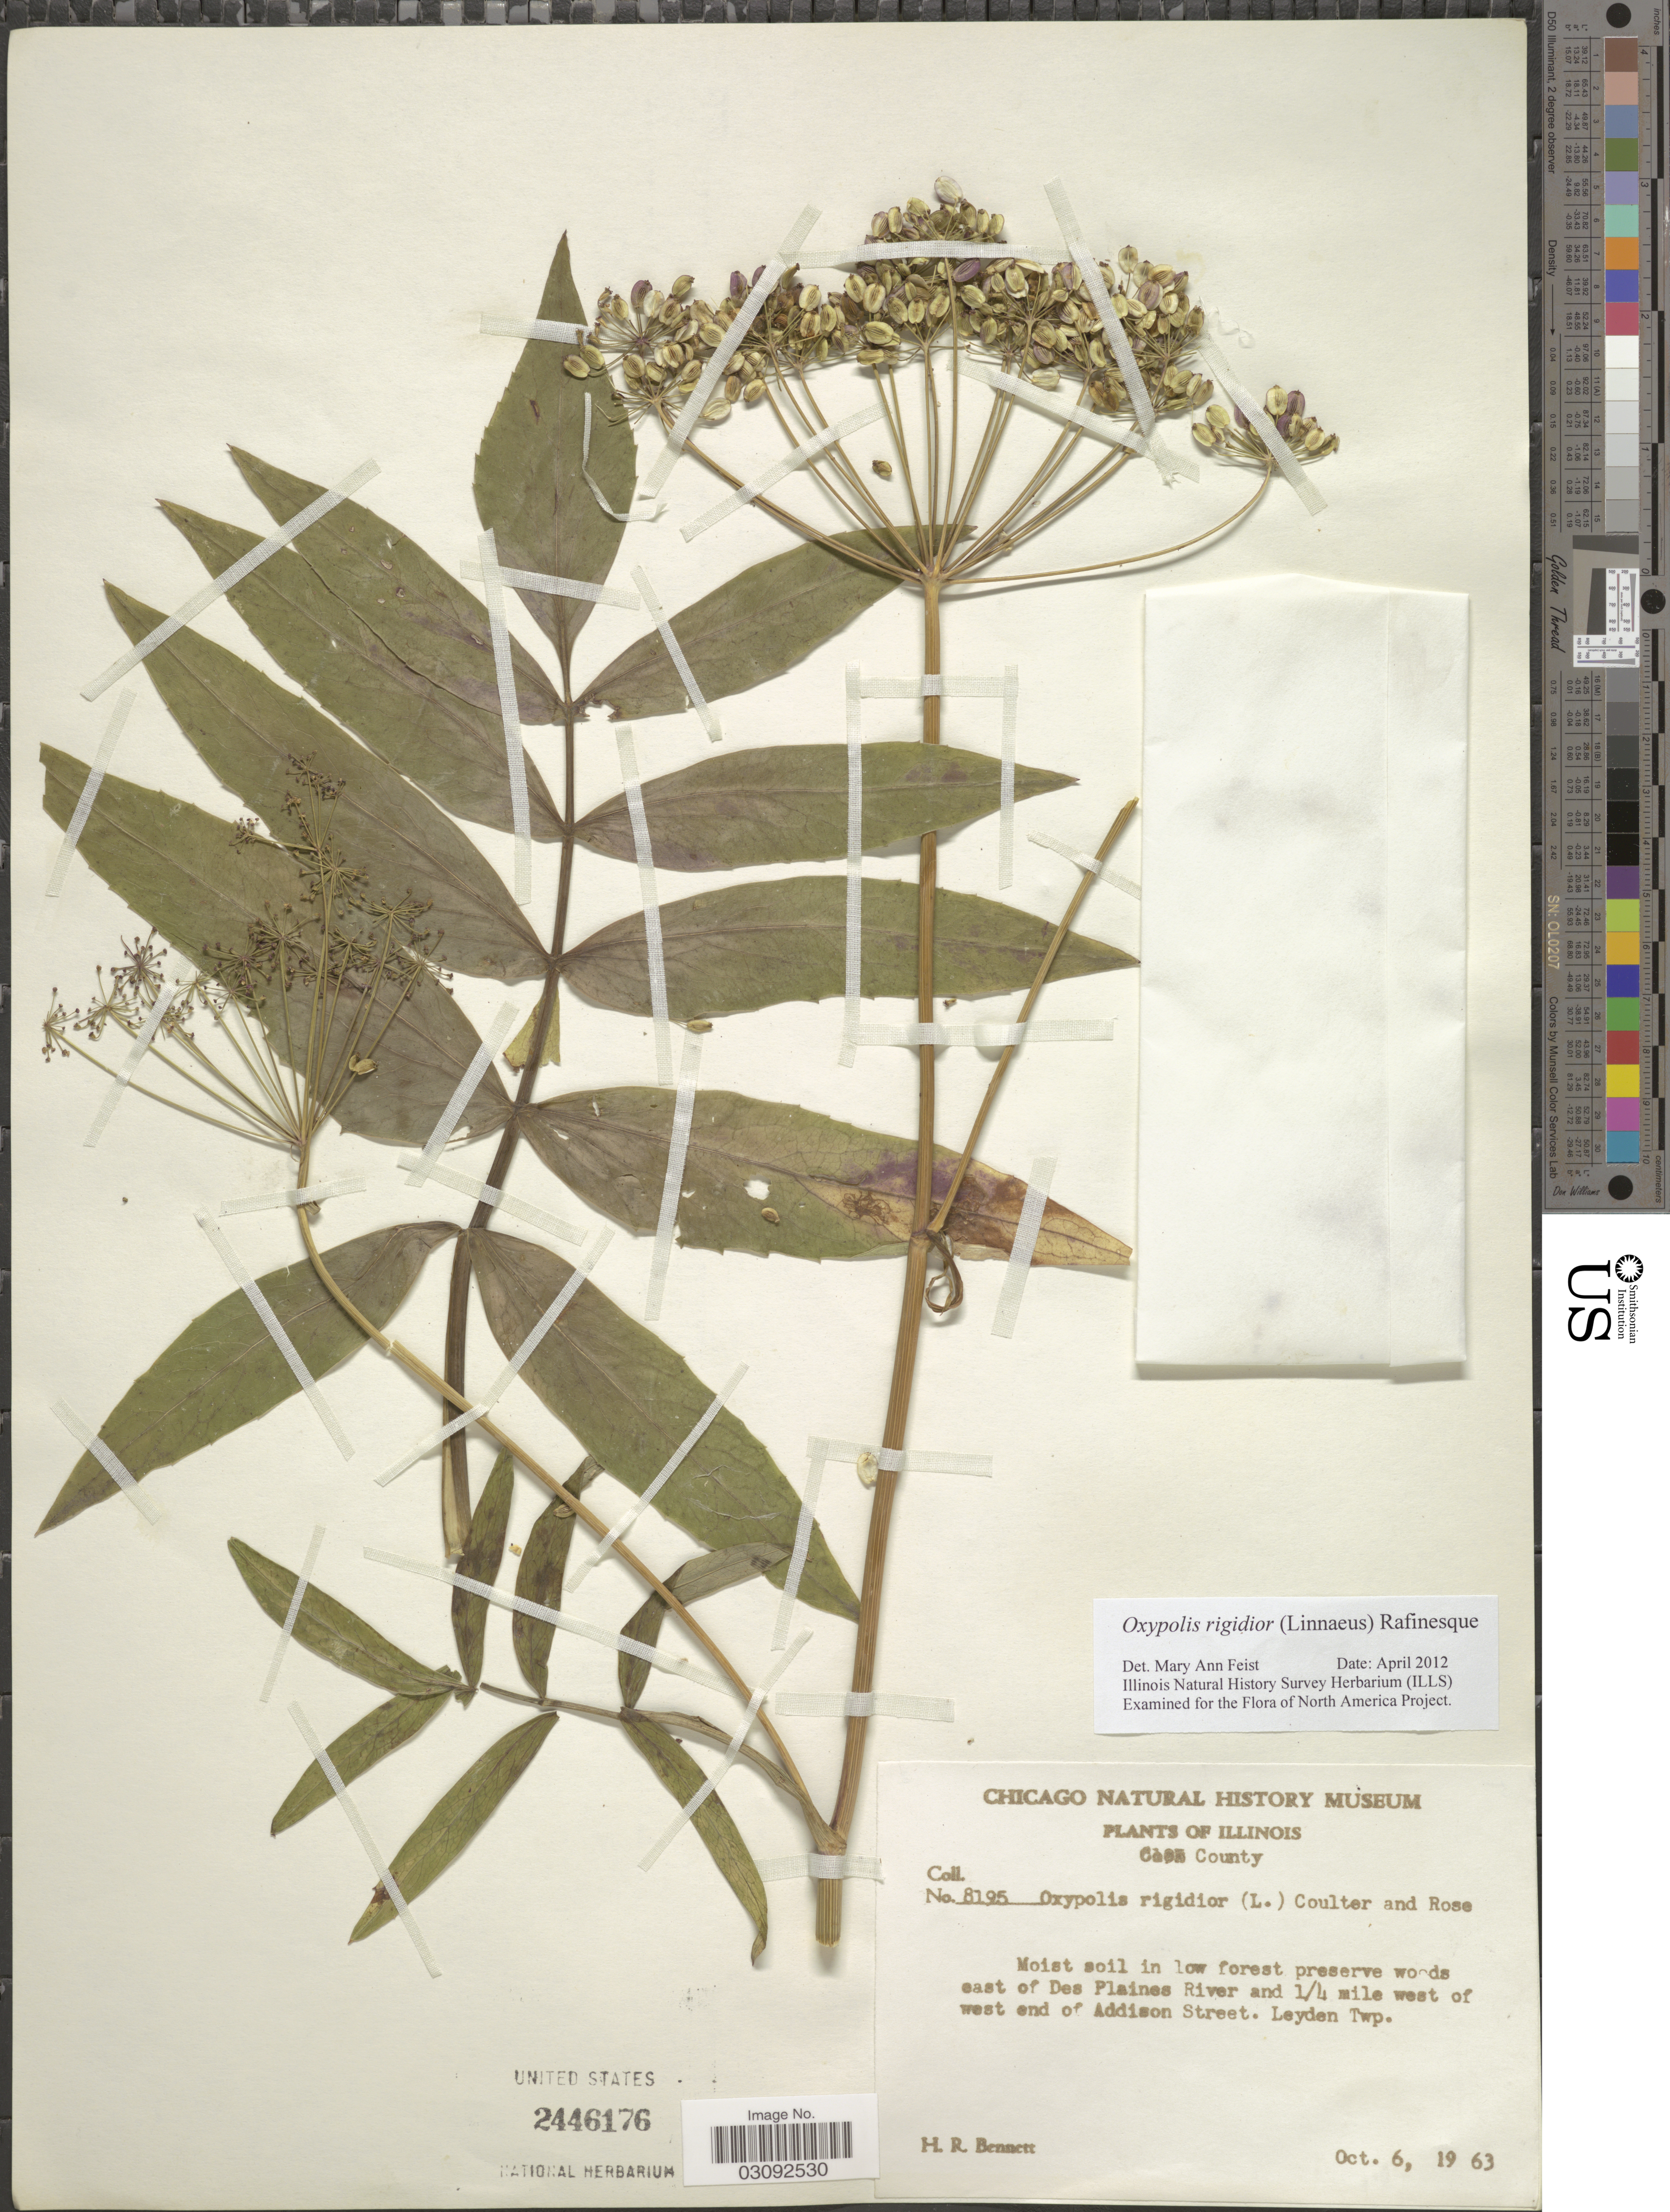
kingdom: Plantae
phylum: Tracheophyta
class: Magnoliopsida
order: Apiales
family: Apiaceae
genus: Oxypolis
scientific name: Oxypolis rigidior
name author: (L.) Raf.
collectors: H. R. Bennett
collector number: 8195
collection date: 1963-10-06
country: United States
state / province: Illinois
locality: Cook County. Woods east of Des Plaines River and 1/4 mile west of west end of Addison Street. Leyden Twp.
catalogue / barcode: US 2446176